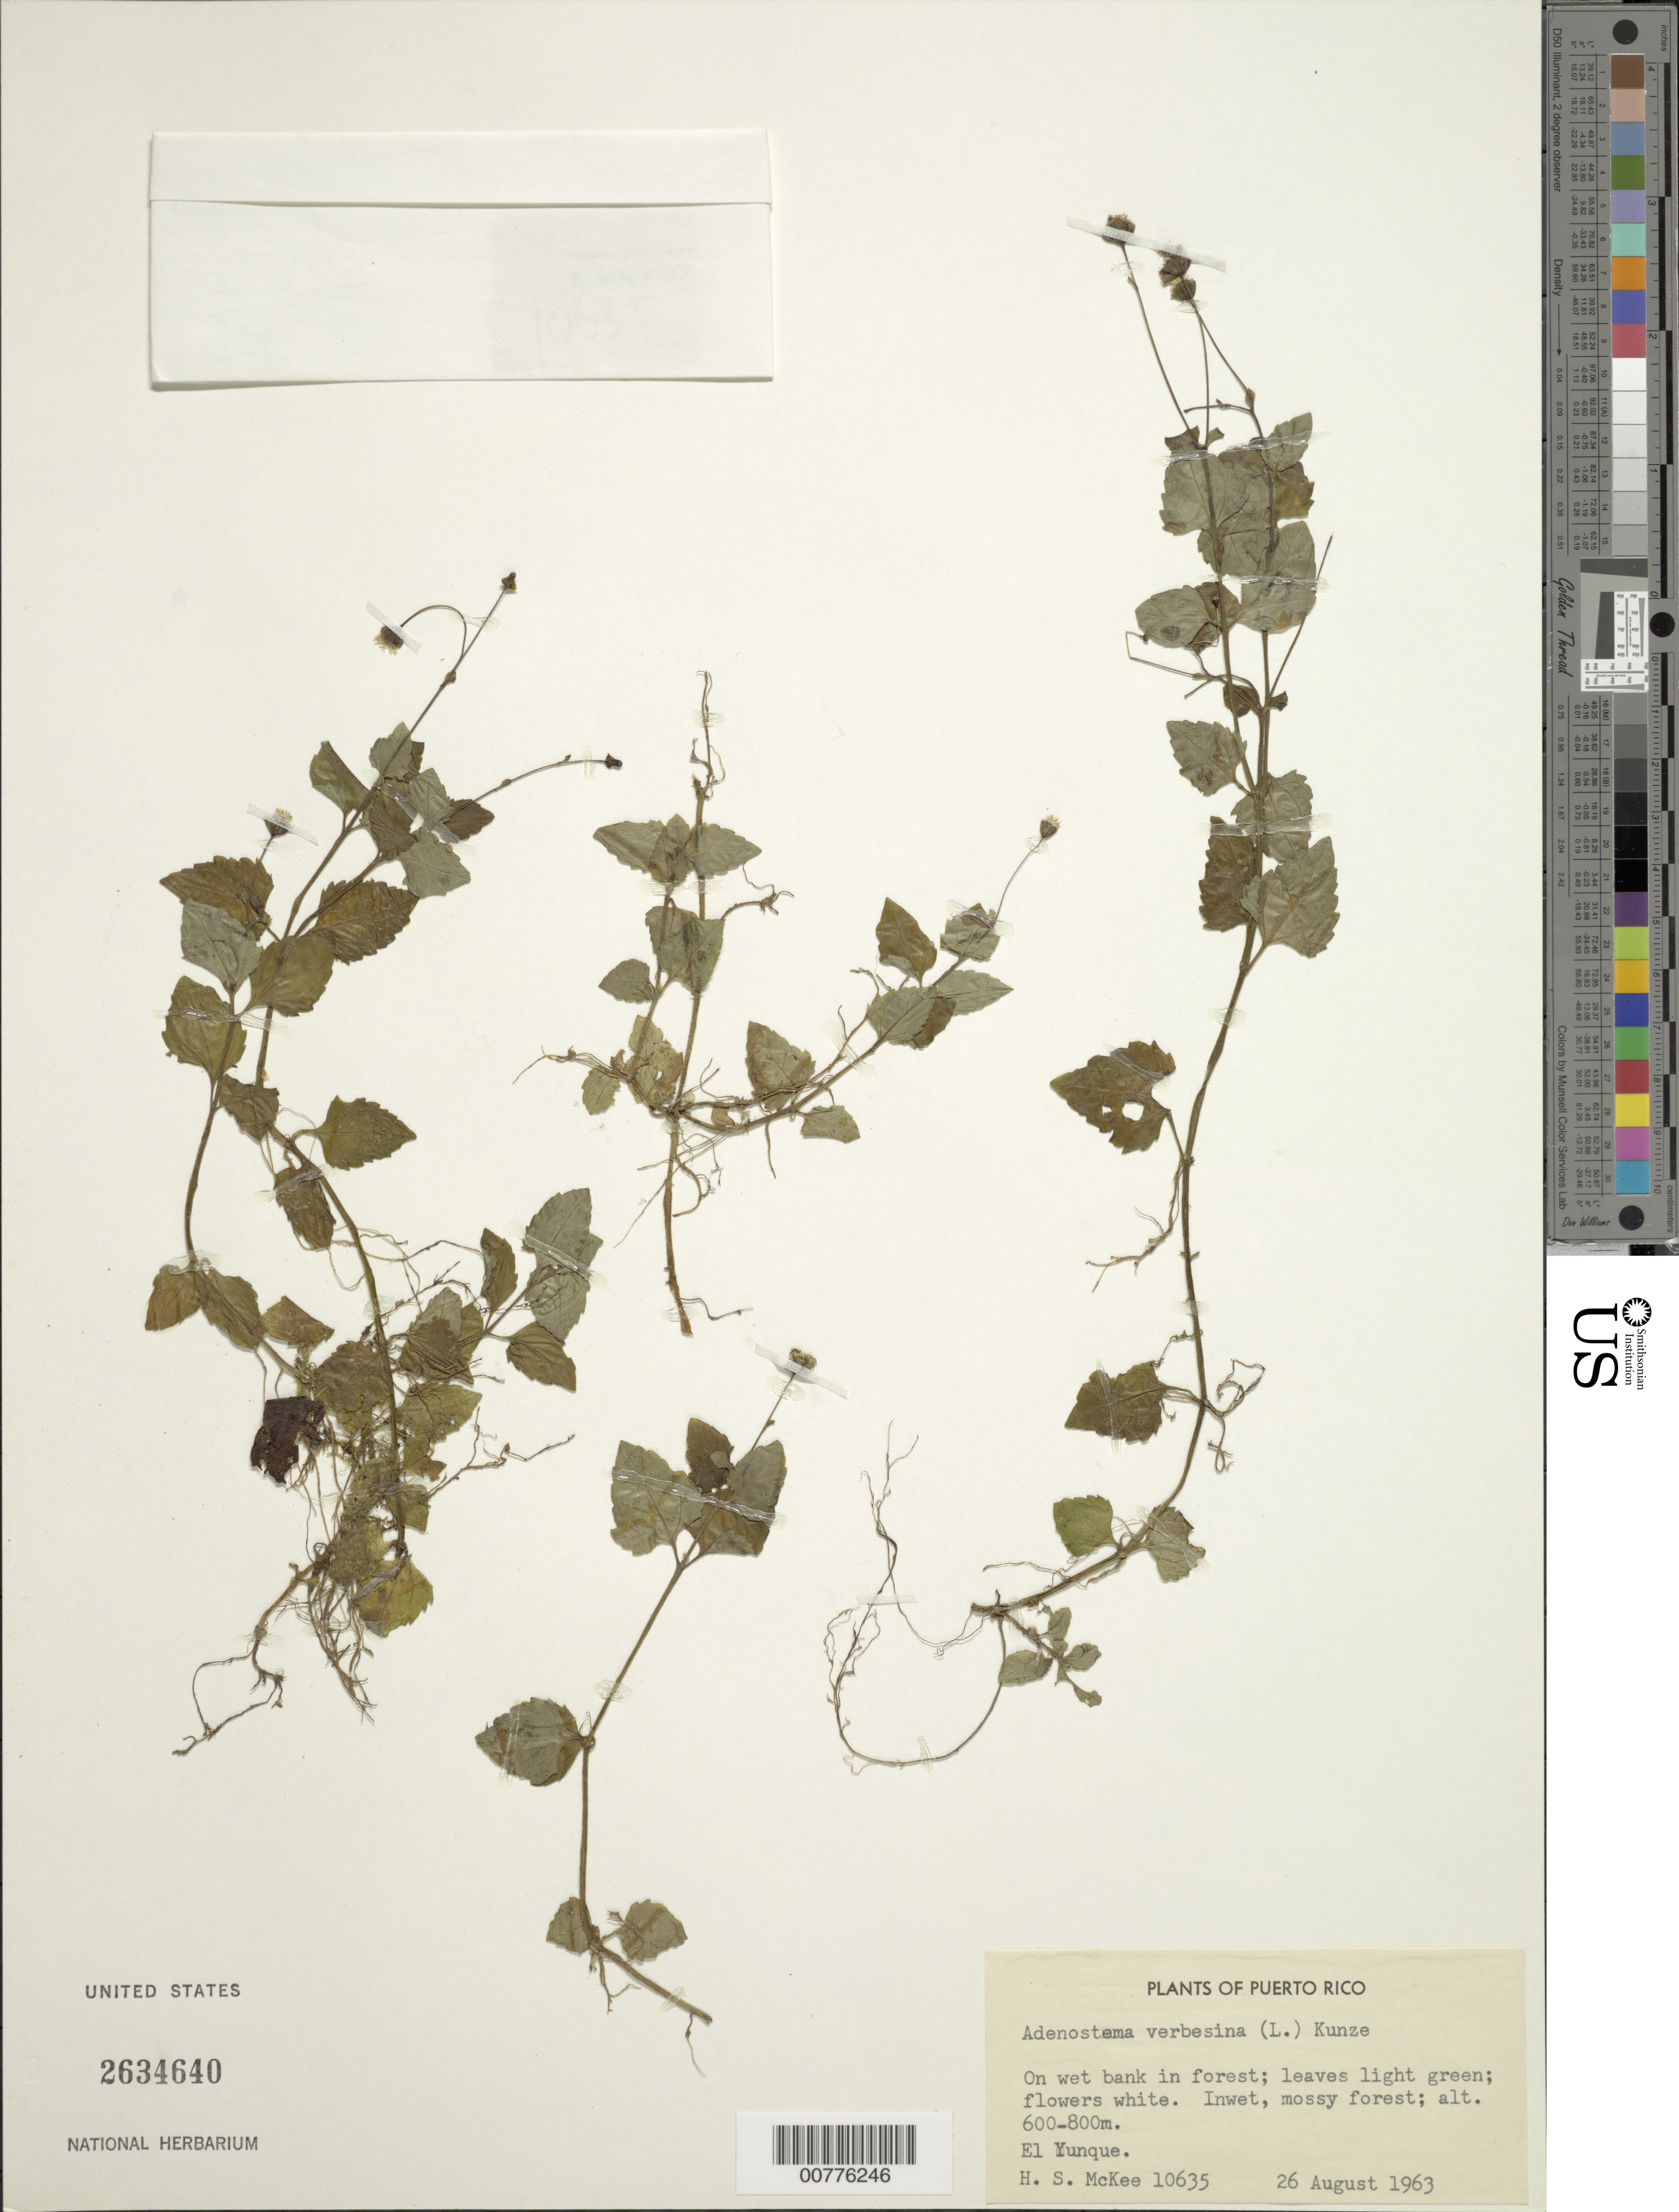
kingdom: Plantae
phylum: Tracheophyta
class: Magnoliopsida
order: Asterales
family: Asteraceae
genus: Adenostemma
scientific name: Adenostemma verbesina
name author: (L.) Sch. Bip.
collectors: H. S. McKee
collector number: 10635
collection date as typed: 26 Aug 1963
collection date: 1963-08-26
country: Puerto Rico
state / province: Río Grande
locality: El Yunque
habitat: On wet bank in mossy forest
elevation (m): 600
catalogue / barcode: US 2634640